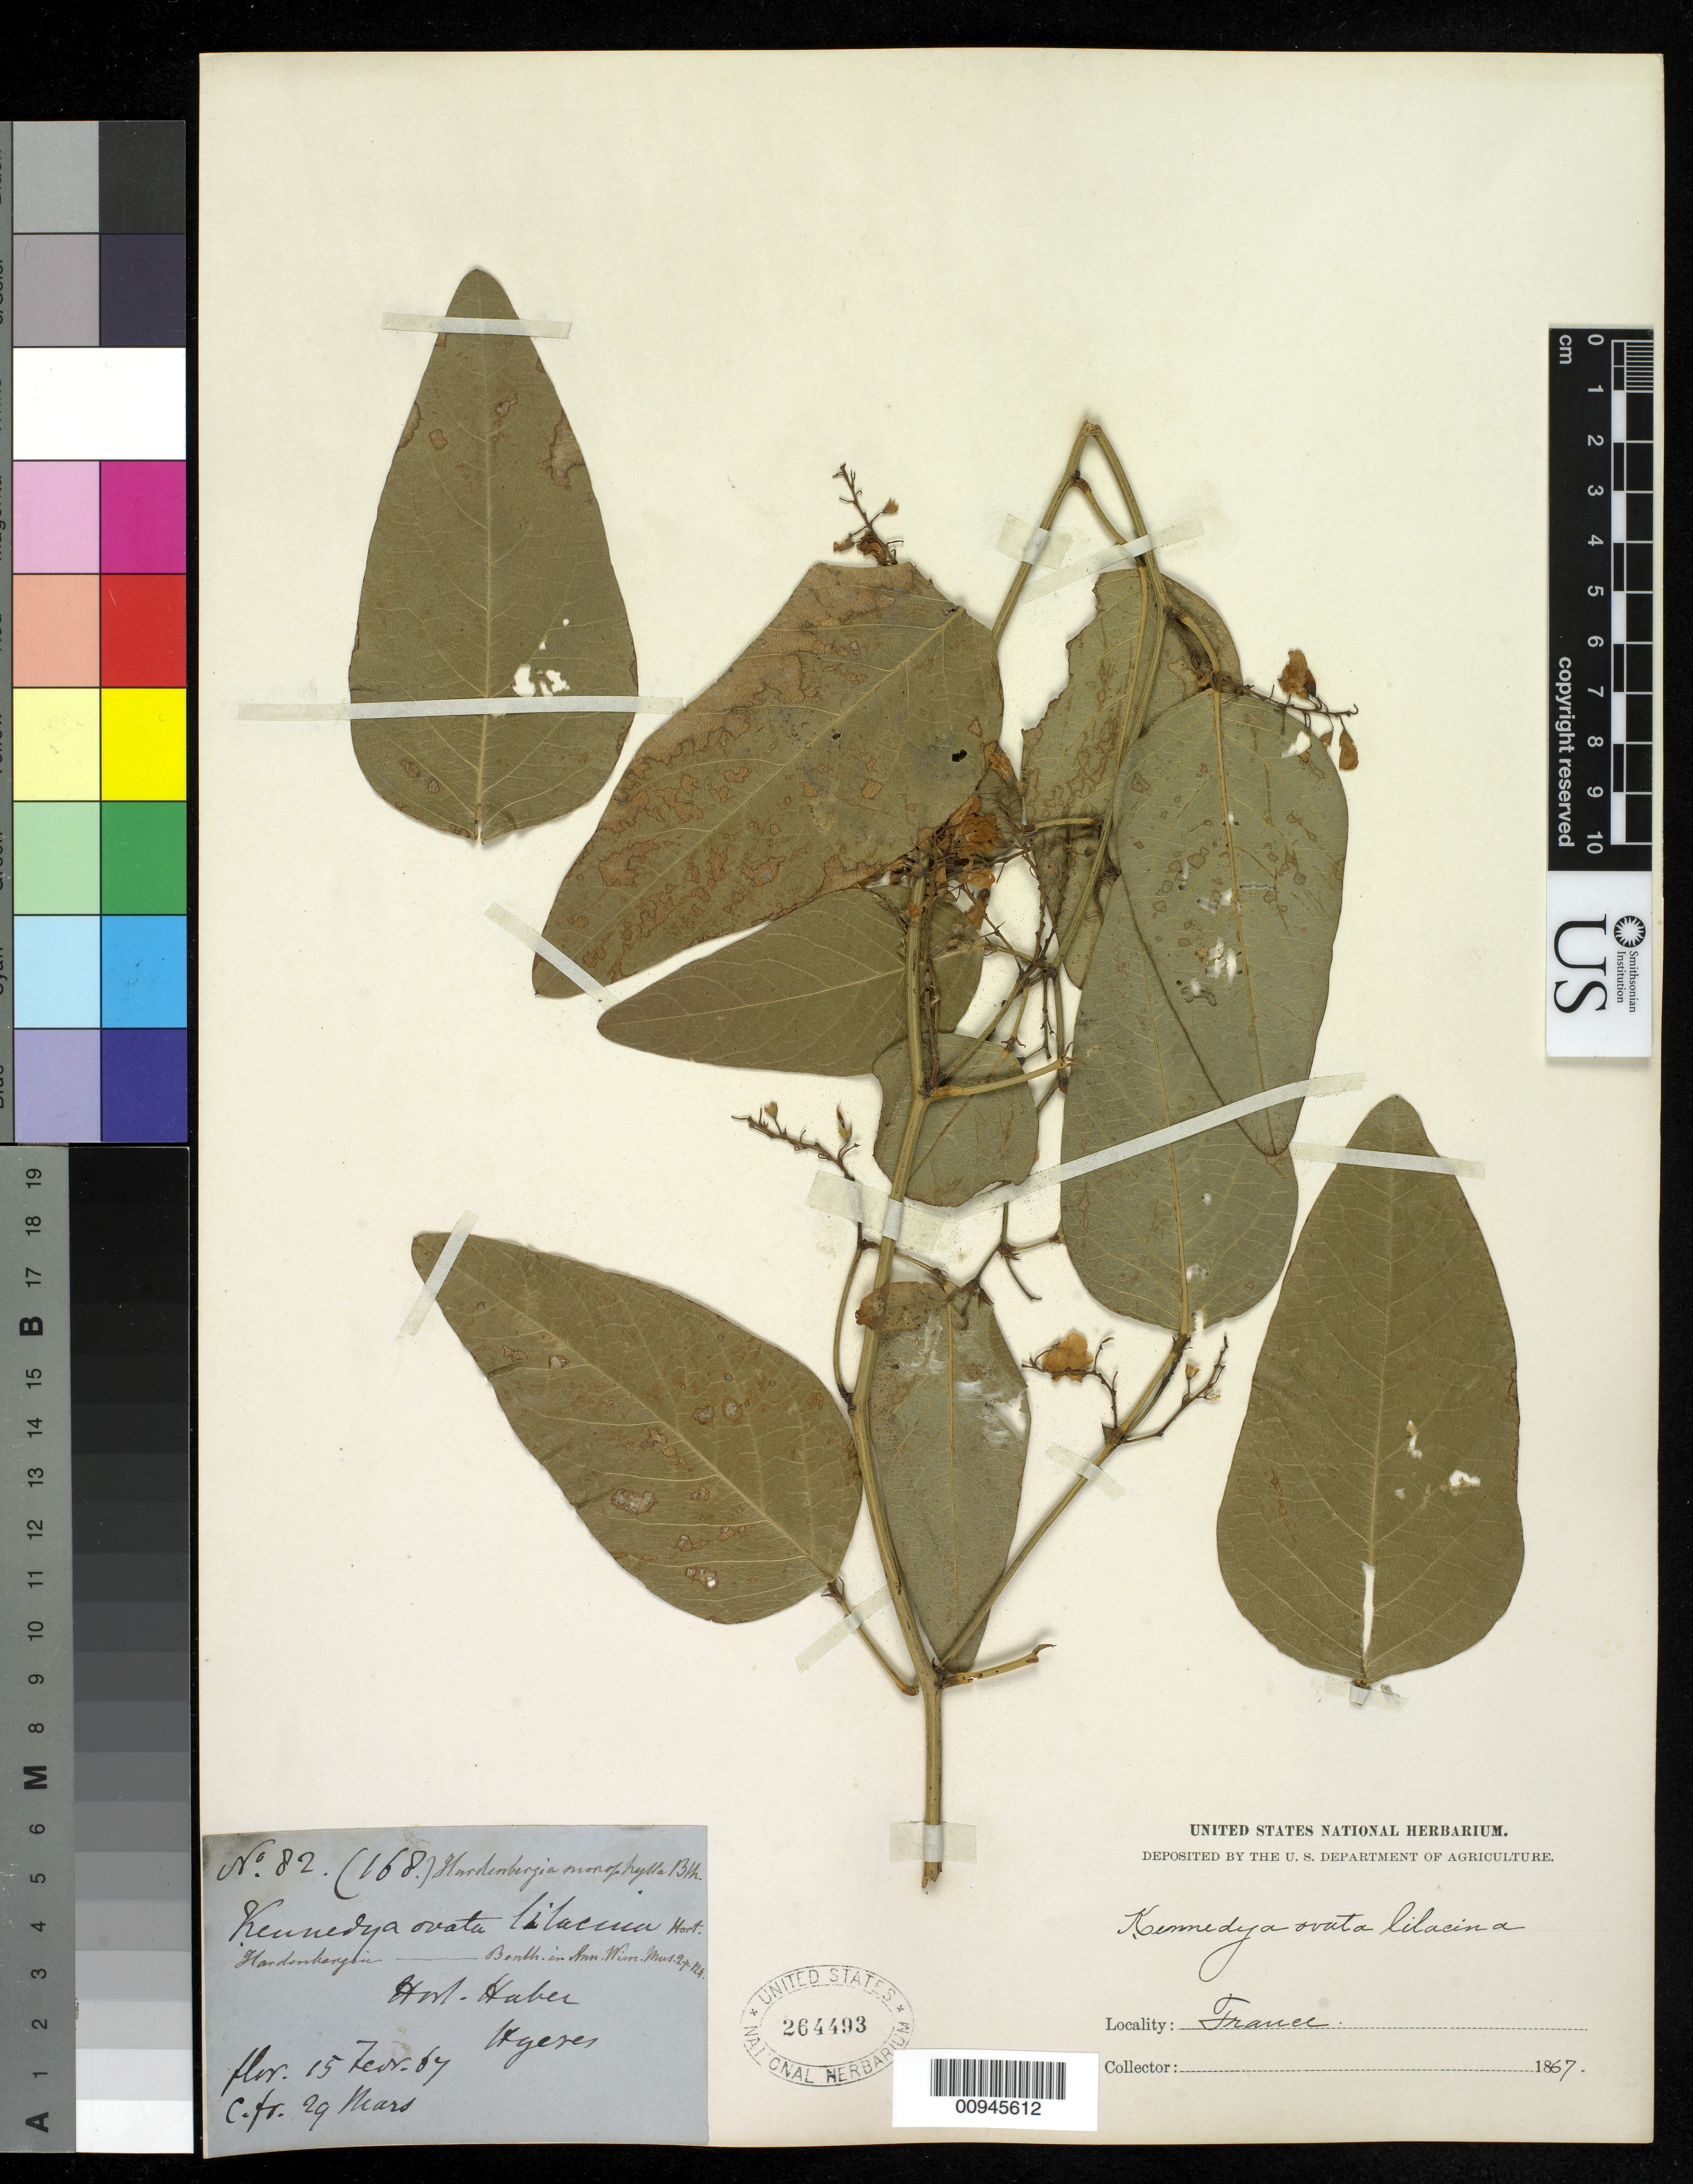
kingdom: Plantae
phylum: Tracheophyta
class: Magnoliopsida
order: Fabales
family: Fabaceae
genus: Hardenbergia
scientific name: Hardenbergia violacea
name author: (Schneev.) Stearn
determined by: Egan, Ashley N., (US), Smithsonian Institution - National Museum of Natural History (UNITED STATES)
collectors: -. Shuttleworth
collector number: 82 (168)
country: Australia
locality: Origin from Australia, cultivated in Hyeres. France Hort Huber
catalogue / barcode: US 264493